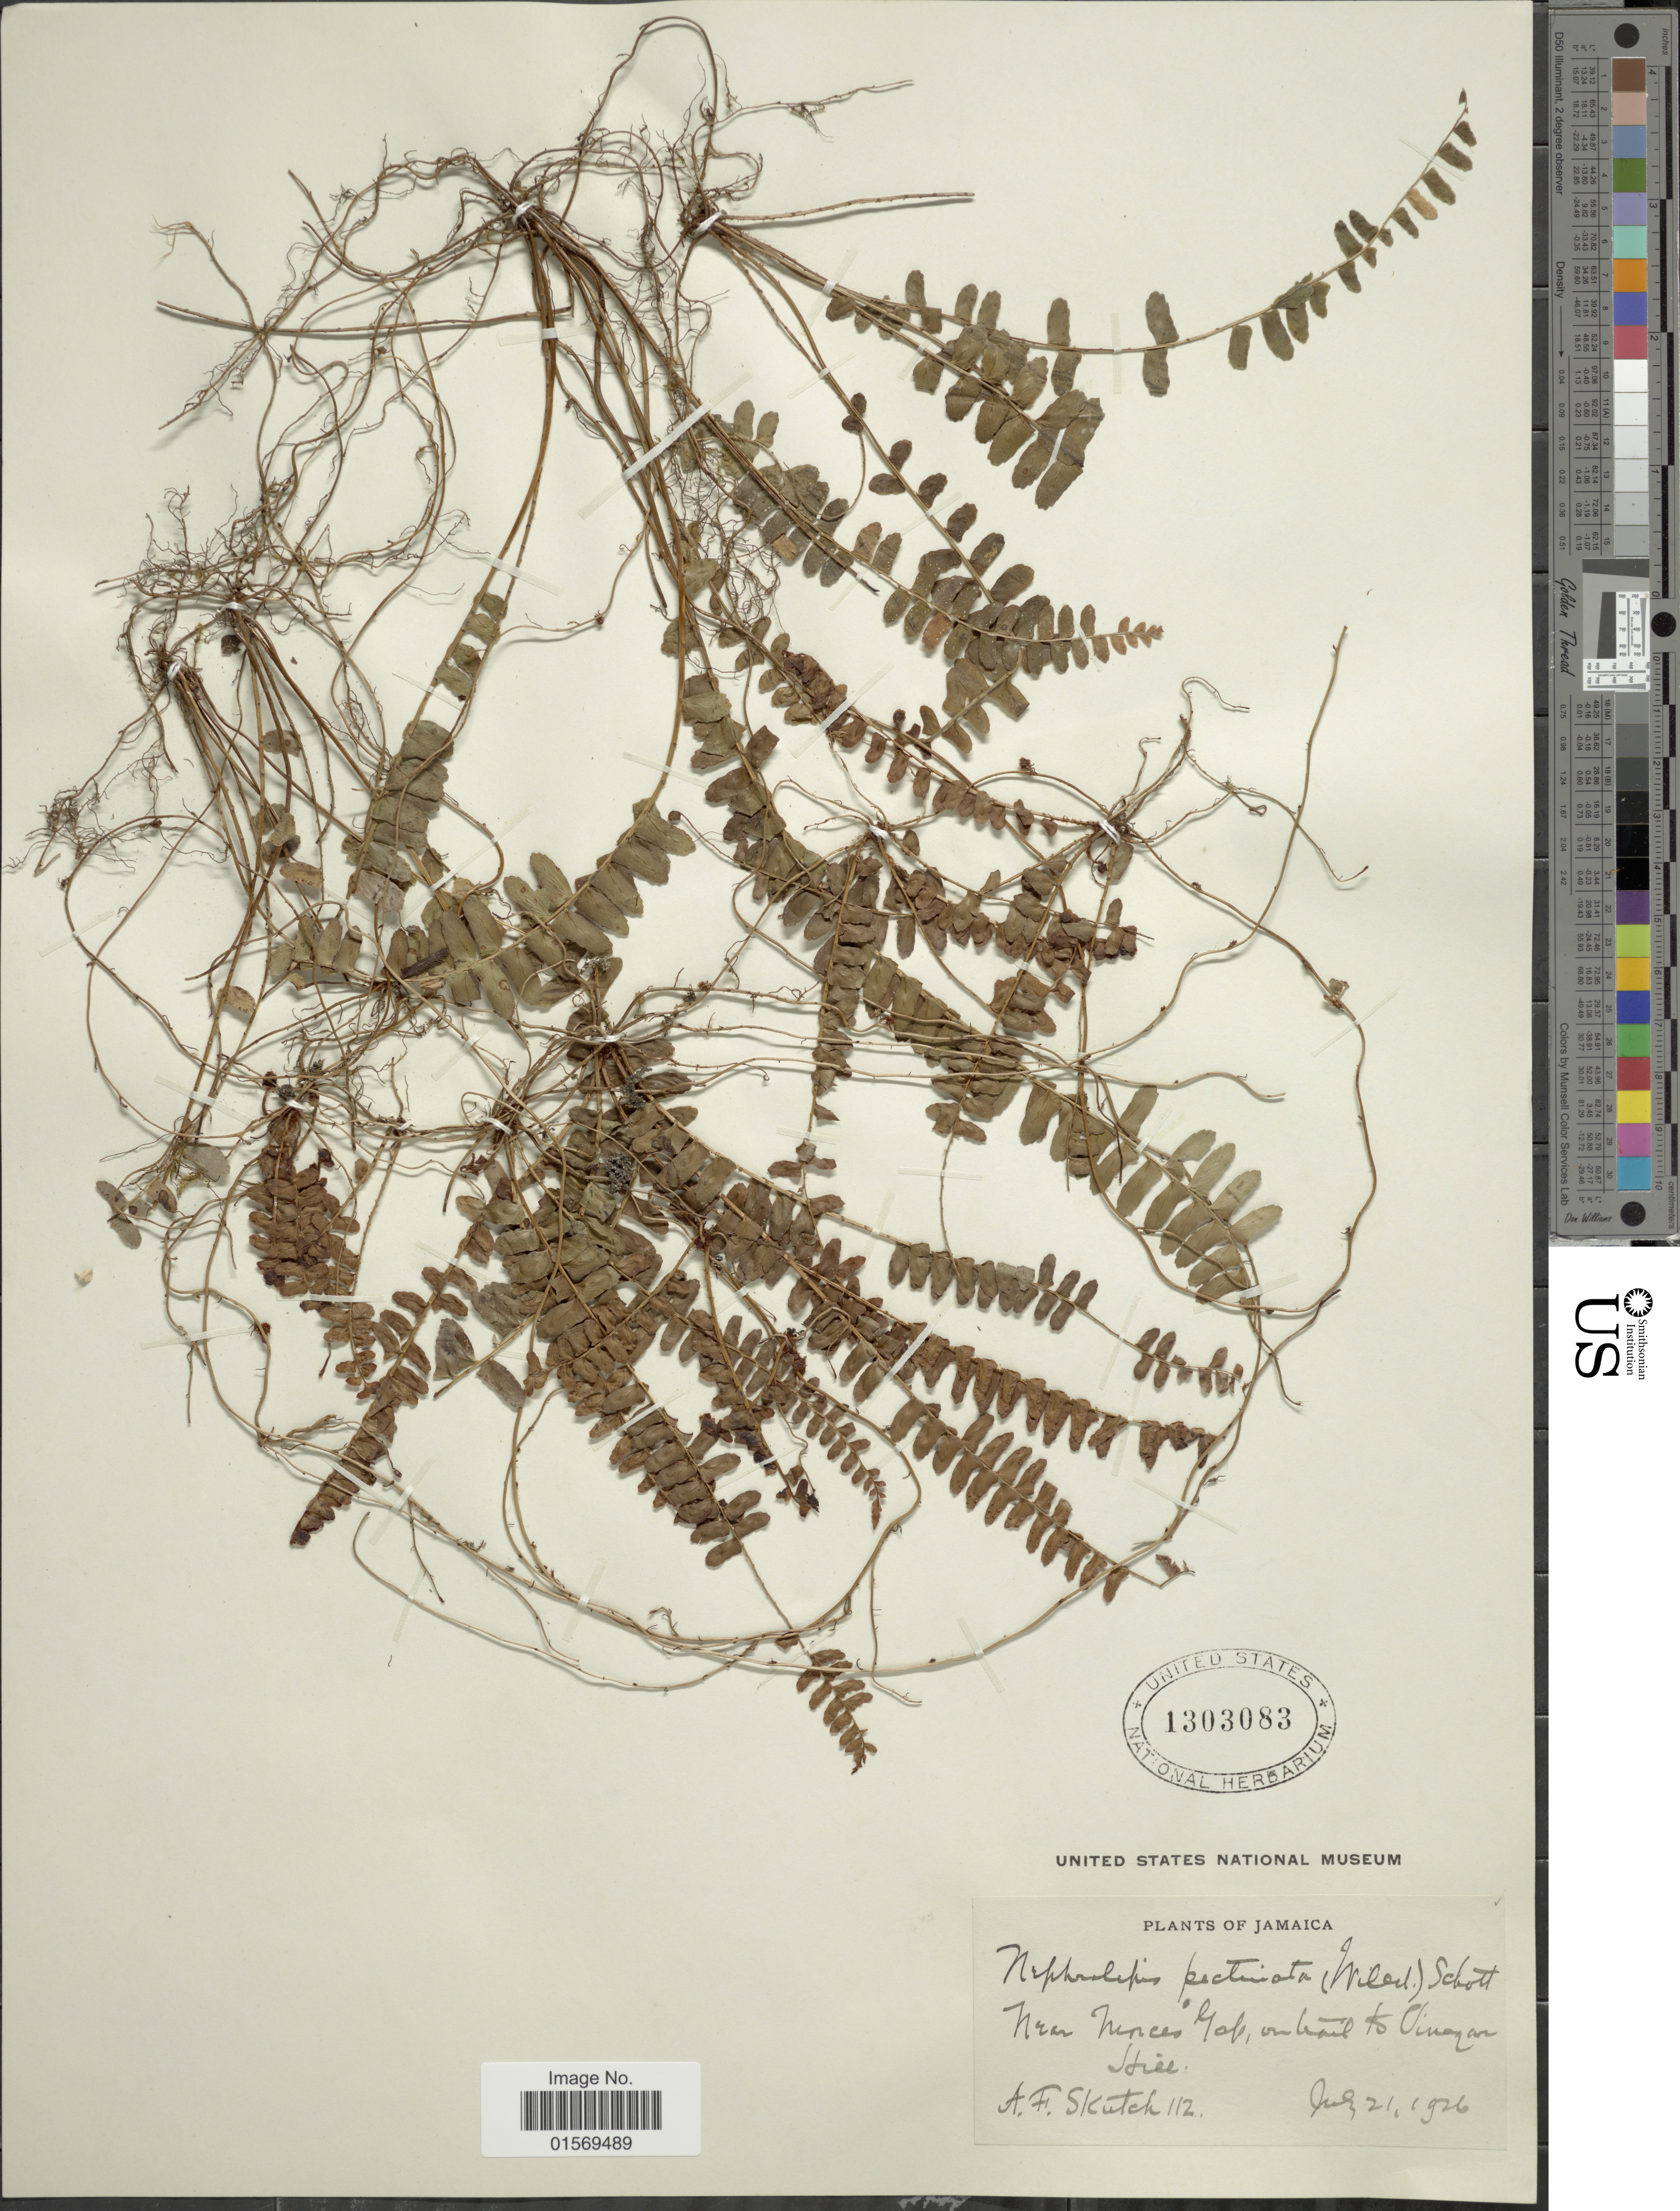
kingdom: Plantae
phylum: Tracheophyta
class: Polypodiopsida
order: Polypodiales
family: Nephrolepidaceae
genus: Nephrolepis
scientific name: Nephrolepis pectinata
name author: (Willd.) Schott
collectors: A. F. Skutch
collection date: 1926-07-21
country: Jamaica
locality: Jamaica, Near Morces Gap, on trail to Vinegar Hill.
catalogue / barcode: US 1303083